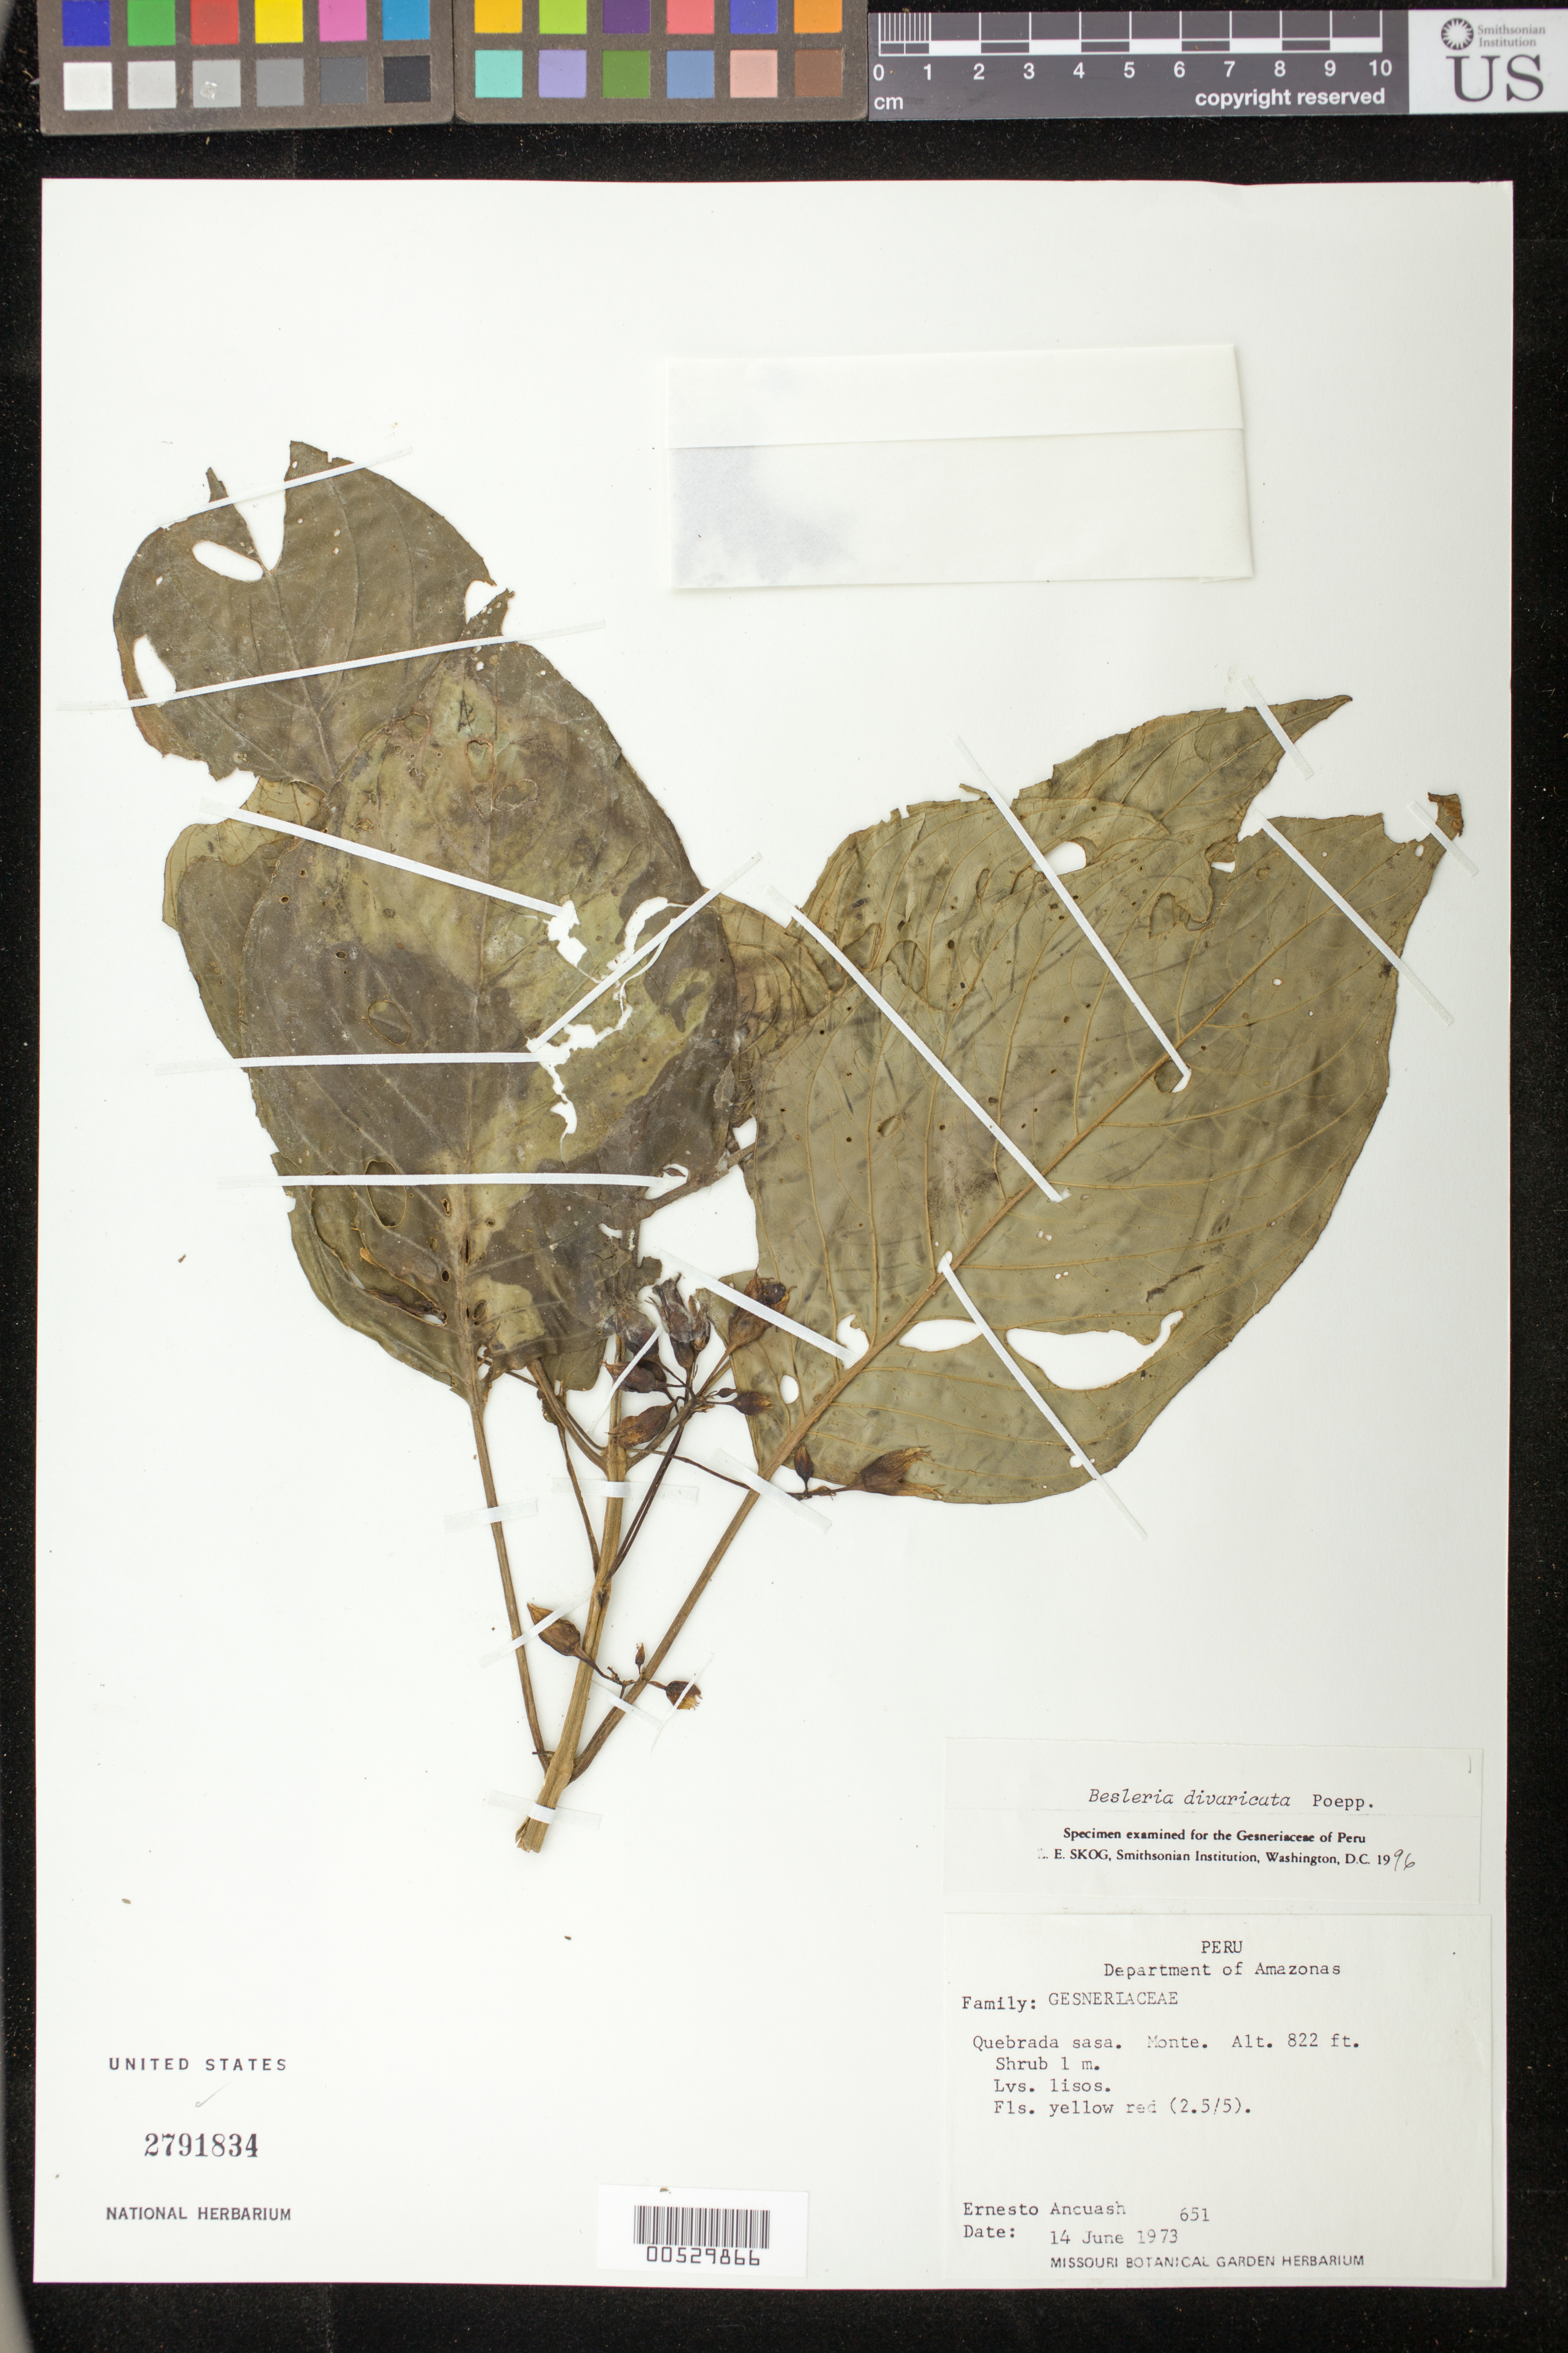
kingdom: Plantae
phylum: Tracheophyta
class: Magnoliopsida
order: Lamiales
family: Gesneriaceae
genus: Besleria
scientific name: Besleria divaricata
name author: Poepp.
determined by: Skog, Laurence E.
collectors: E. Ancuash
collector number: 651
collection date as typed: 14 Jun 1973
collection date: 1973-06-14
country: Peru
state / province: Amazonas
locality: Quebrada sasa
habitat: Monte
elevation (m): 251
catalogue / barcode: US 2791834